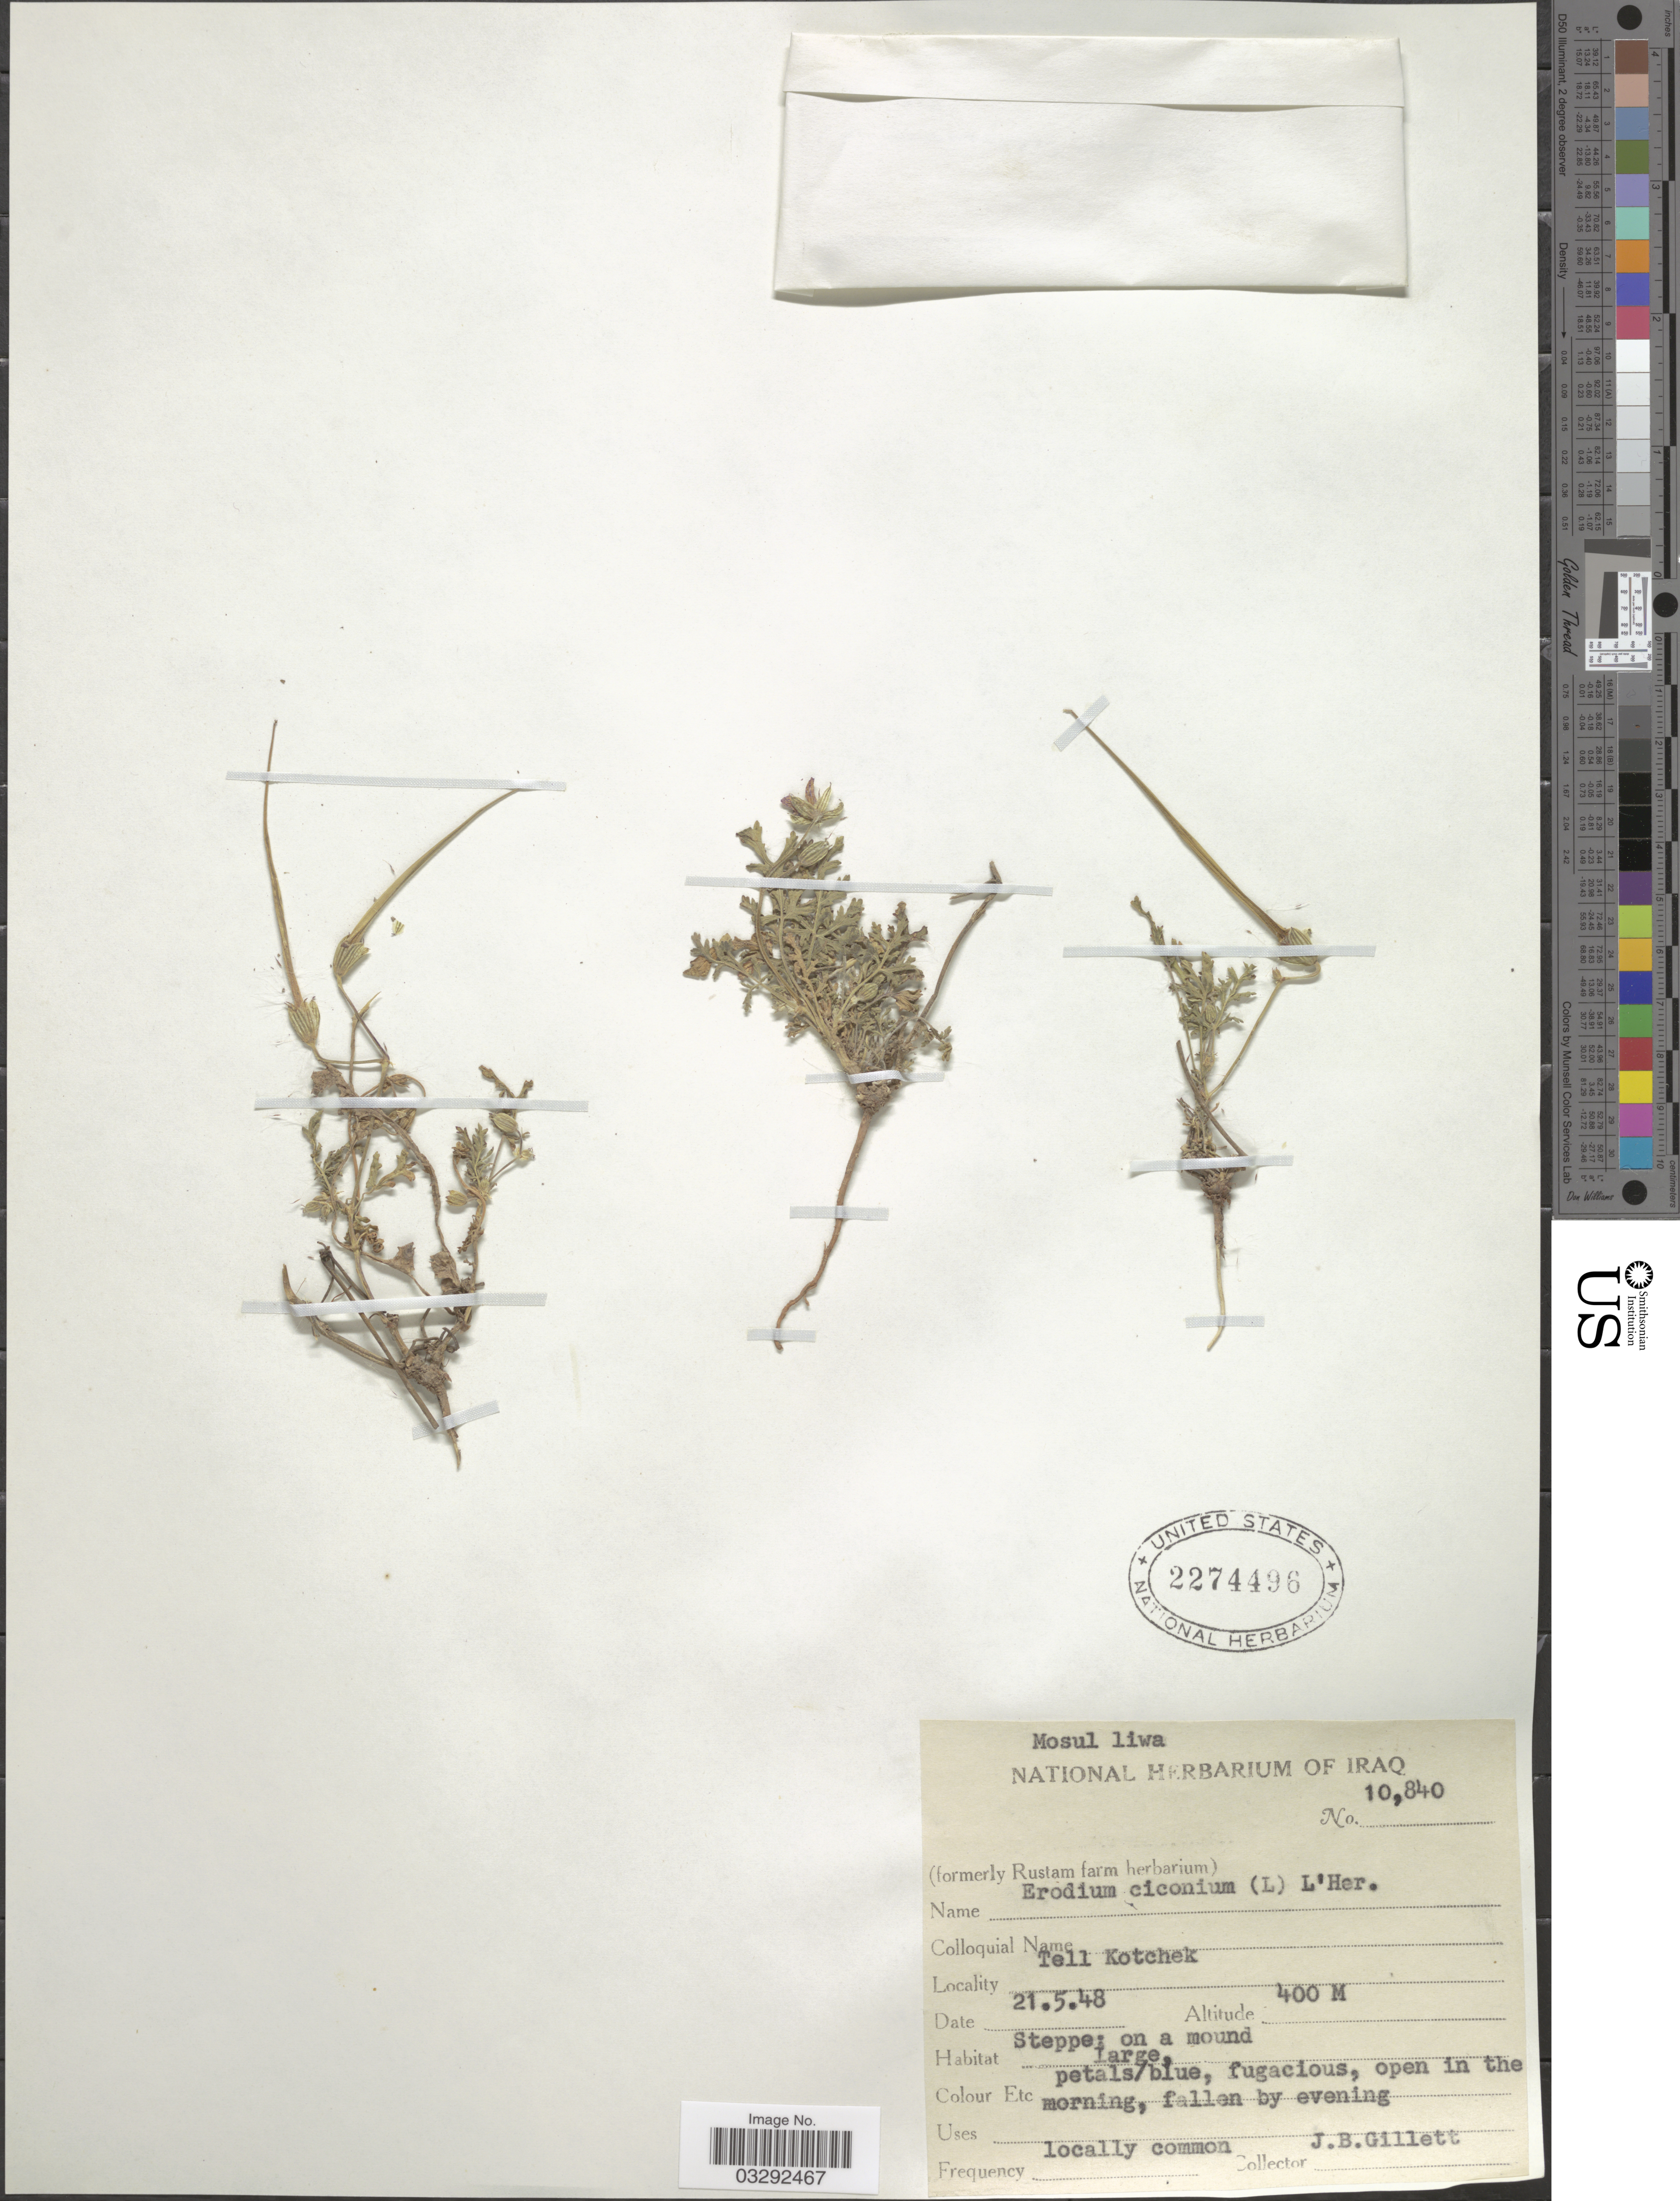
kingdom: Plantae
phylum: Tracheophyta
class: Magnoliopsida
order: Geraniales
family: Geraniaceae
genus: Erodium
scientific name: Erodium ciconium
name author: (L.) L'Hér.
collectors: J. B. Gillett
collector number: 10840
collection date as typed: Transcribed d/m/y: 21/5/48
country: Iraq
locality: Mosul liwa. Tell Kotchek.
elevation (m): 400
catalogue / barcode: US 2274496